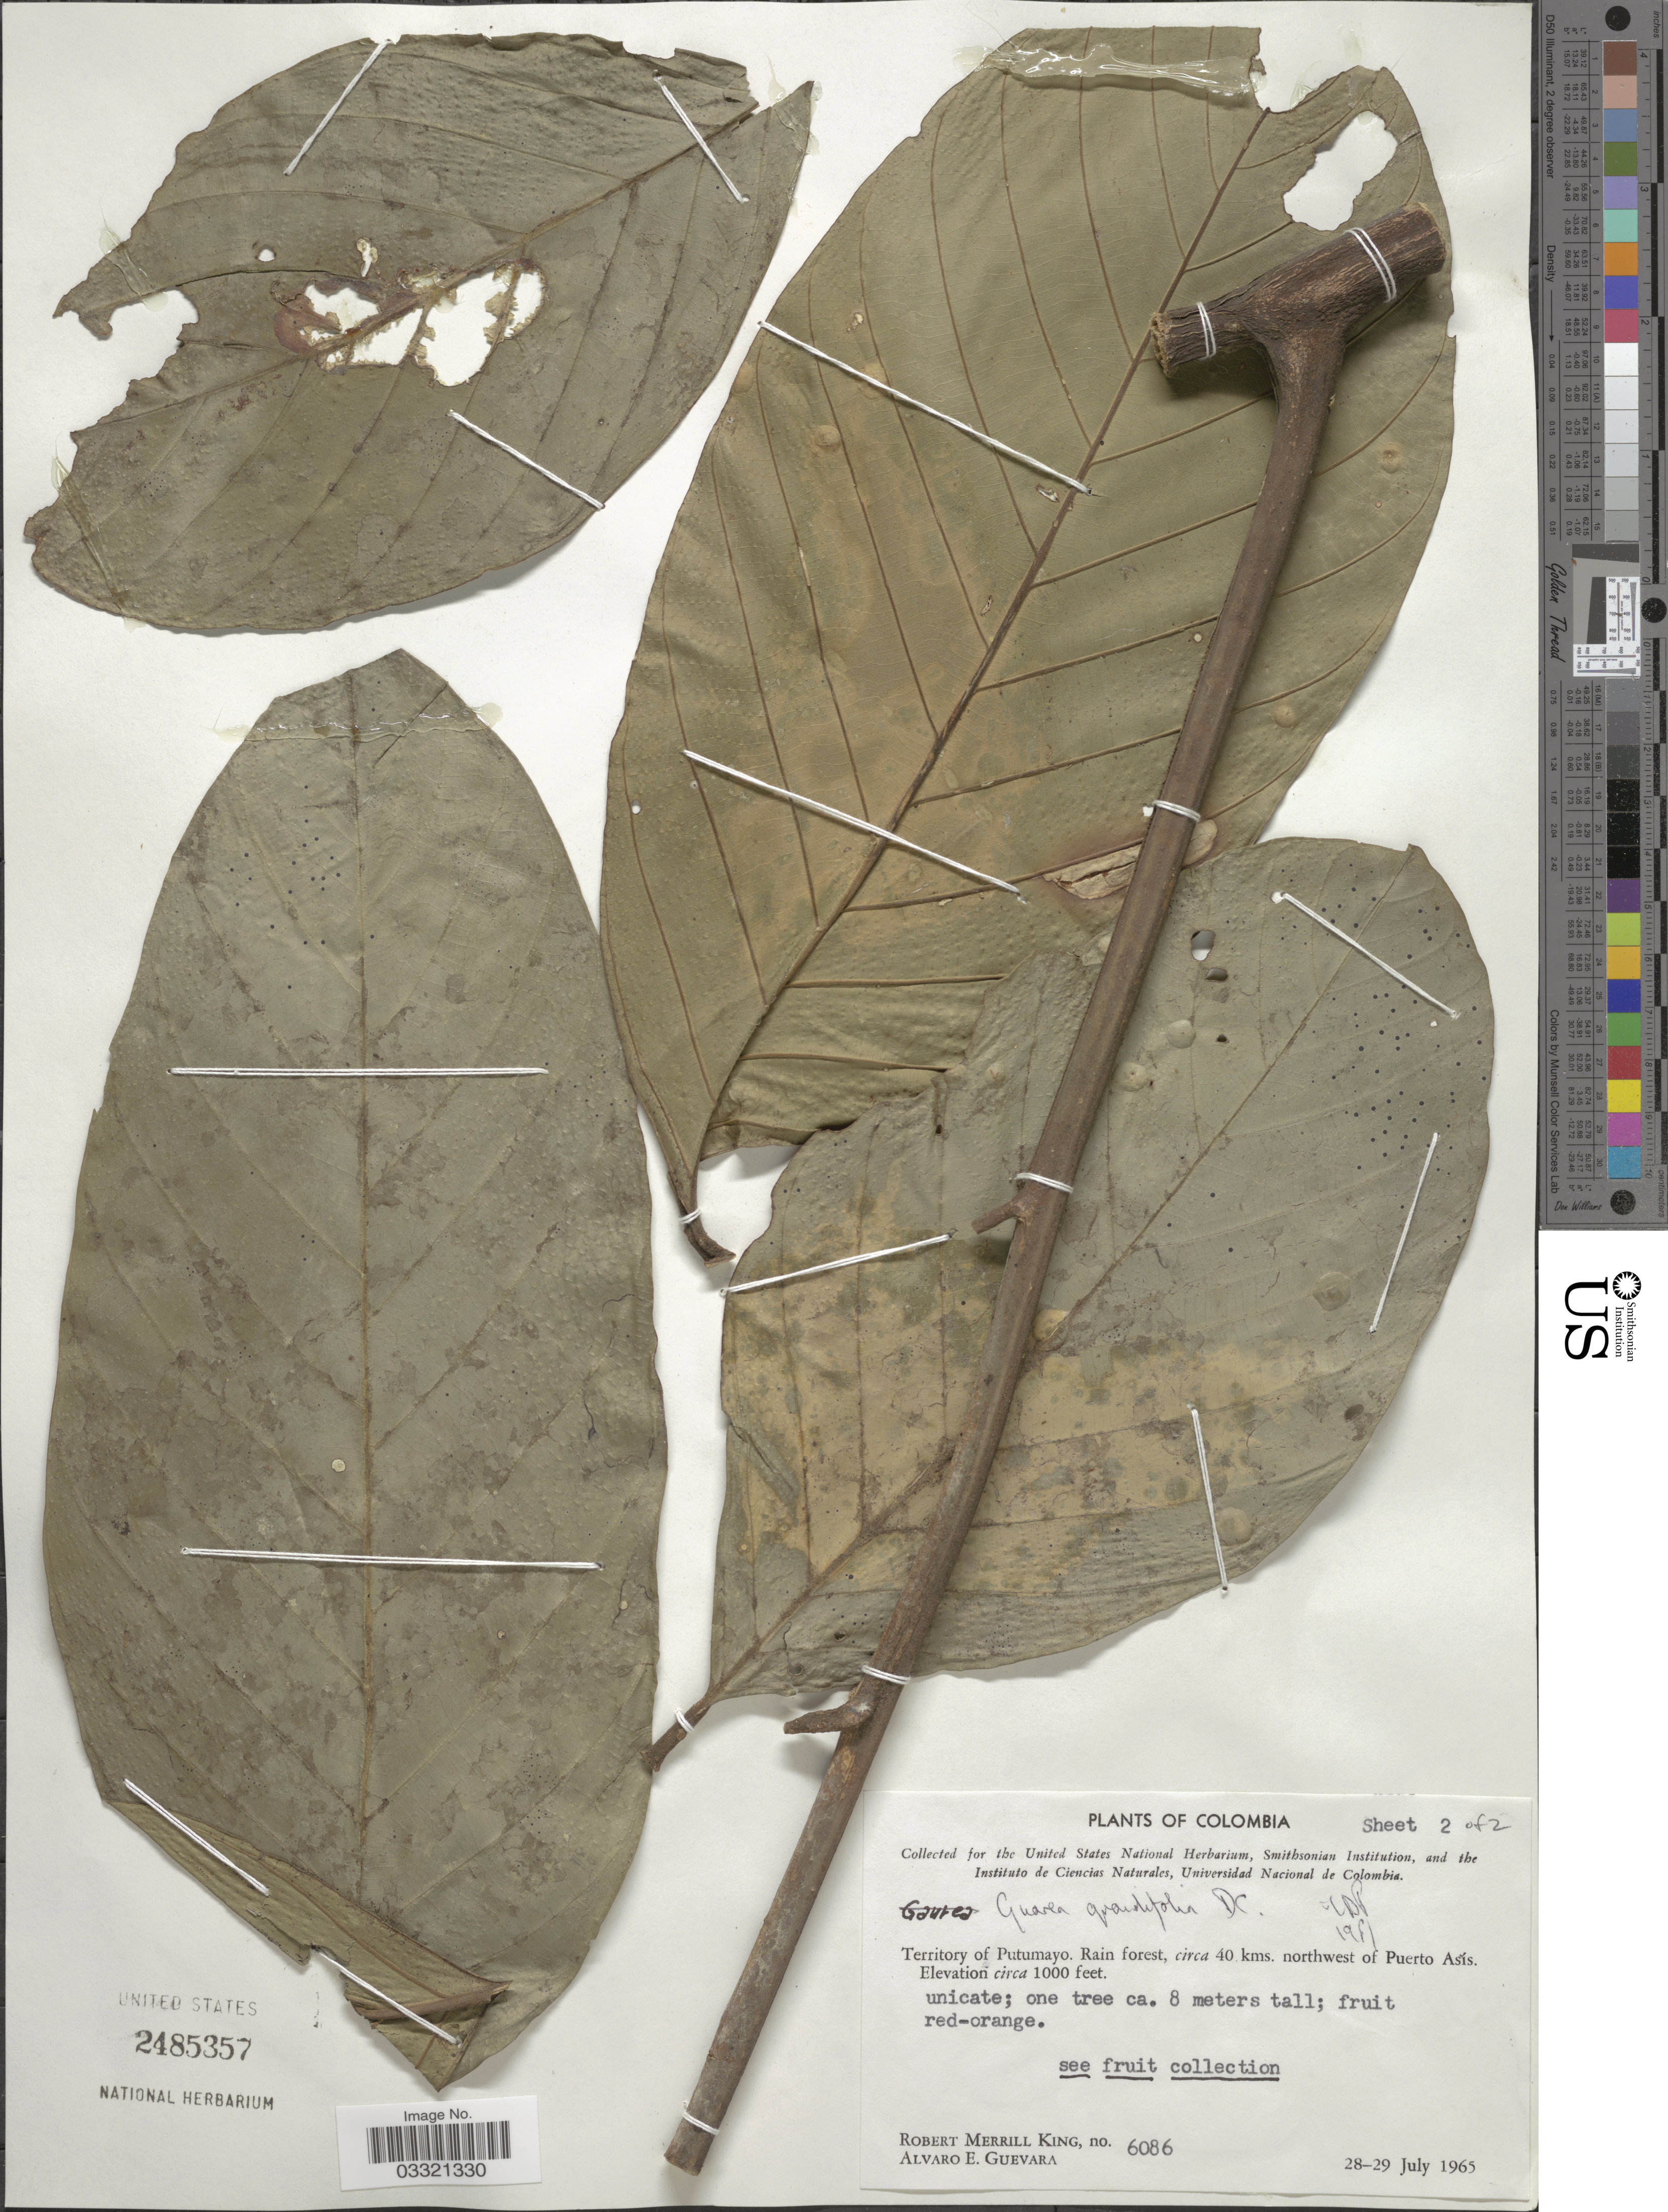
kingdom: Plantae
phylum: Tracheophyta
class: Magnoliopsida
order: Sapindales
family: Meliaceae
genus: Guarea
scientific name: Guarea grandifolia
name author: DC.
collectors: R. M. King & A. E. Guevara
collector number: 6086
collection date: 1965-07-28/1965-07-29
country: Colombia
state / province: Putumayo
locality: Territory of Putumayo. Rain forest, circa 40 kms. northwest of Puerto Asís.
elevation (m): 305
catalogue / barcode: US 2485357